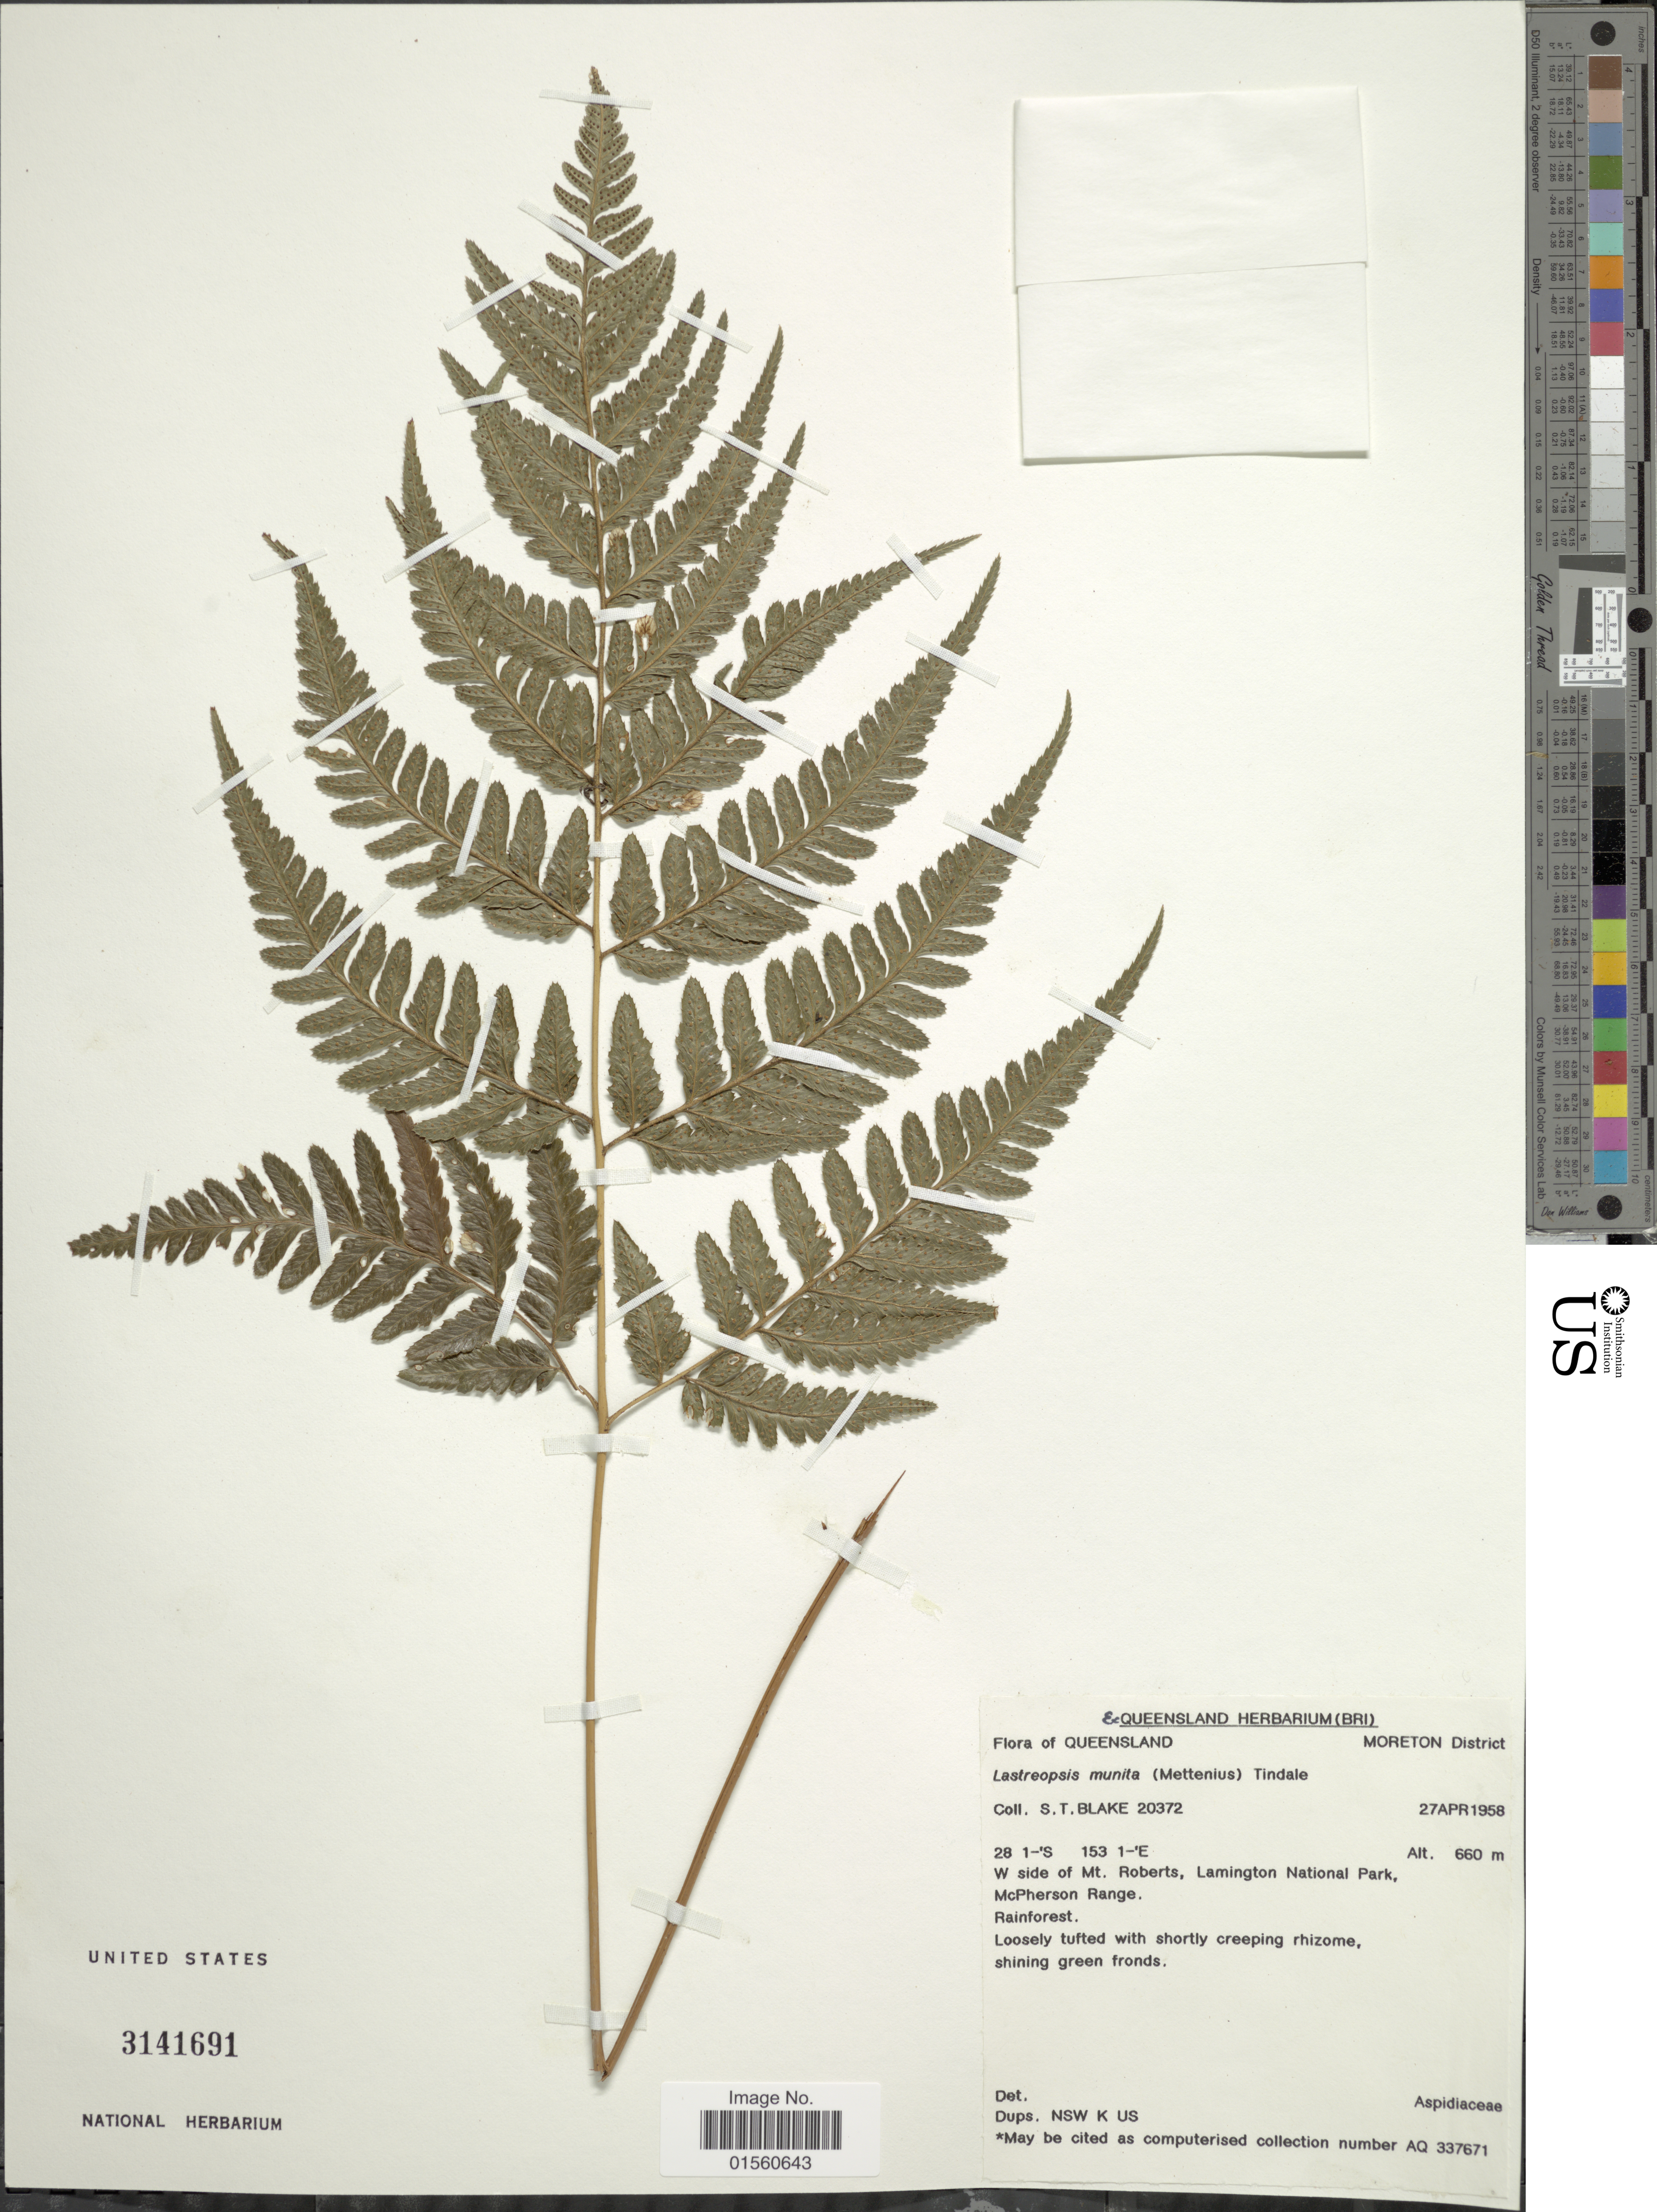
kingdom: Plantae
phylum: Tracheophyta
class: Polypodiopsida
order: Polypodiales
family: Dryopteridaceae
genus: Parapolystichum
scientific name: Parapolystichum munitum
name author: (Mett.) Labiak et al.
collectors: S. T. Blake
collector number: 20372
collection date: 1958-04-27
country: Australia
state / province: Queensland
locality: Moreton District, W side of Mt. Roberts, Lamington National Park, Mcpherson Range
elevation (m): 660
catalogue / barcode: US 3141691